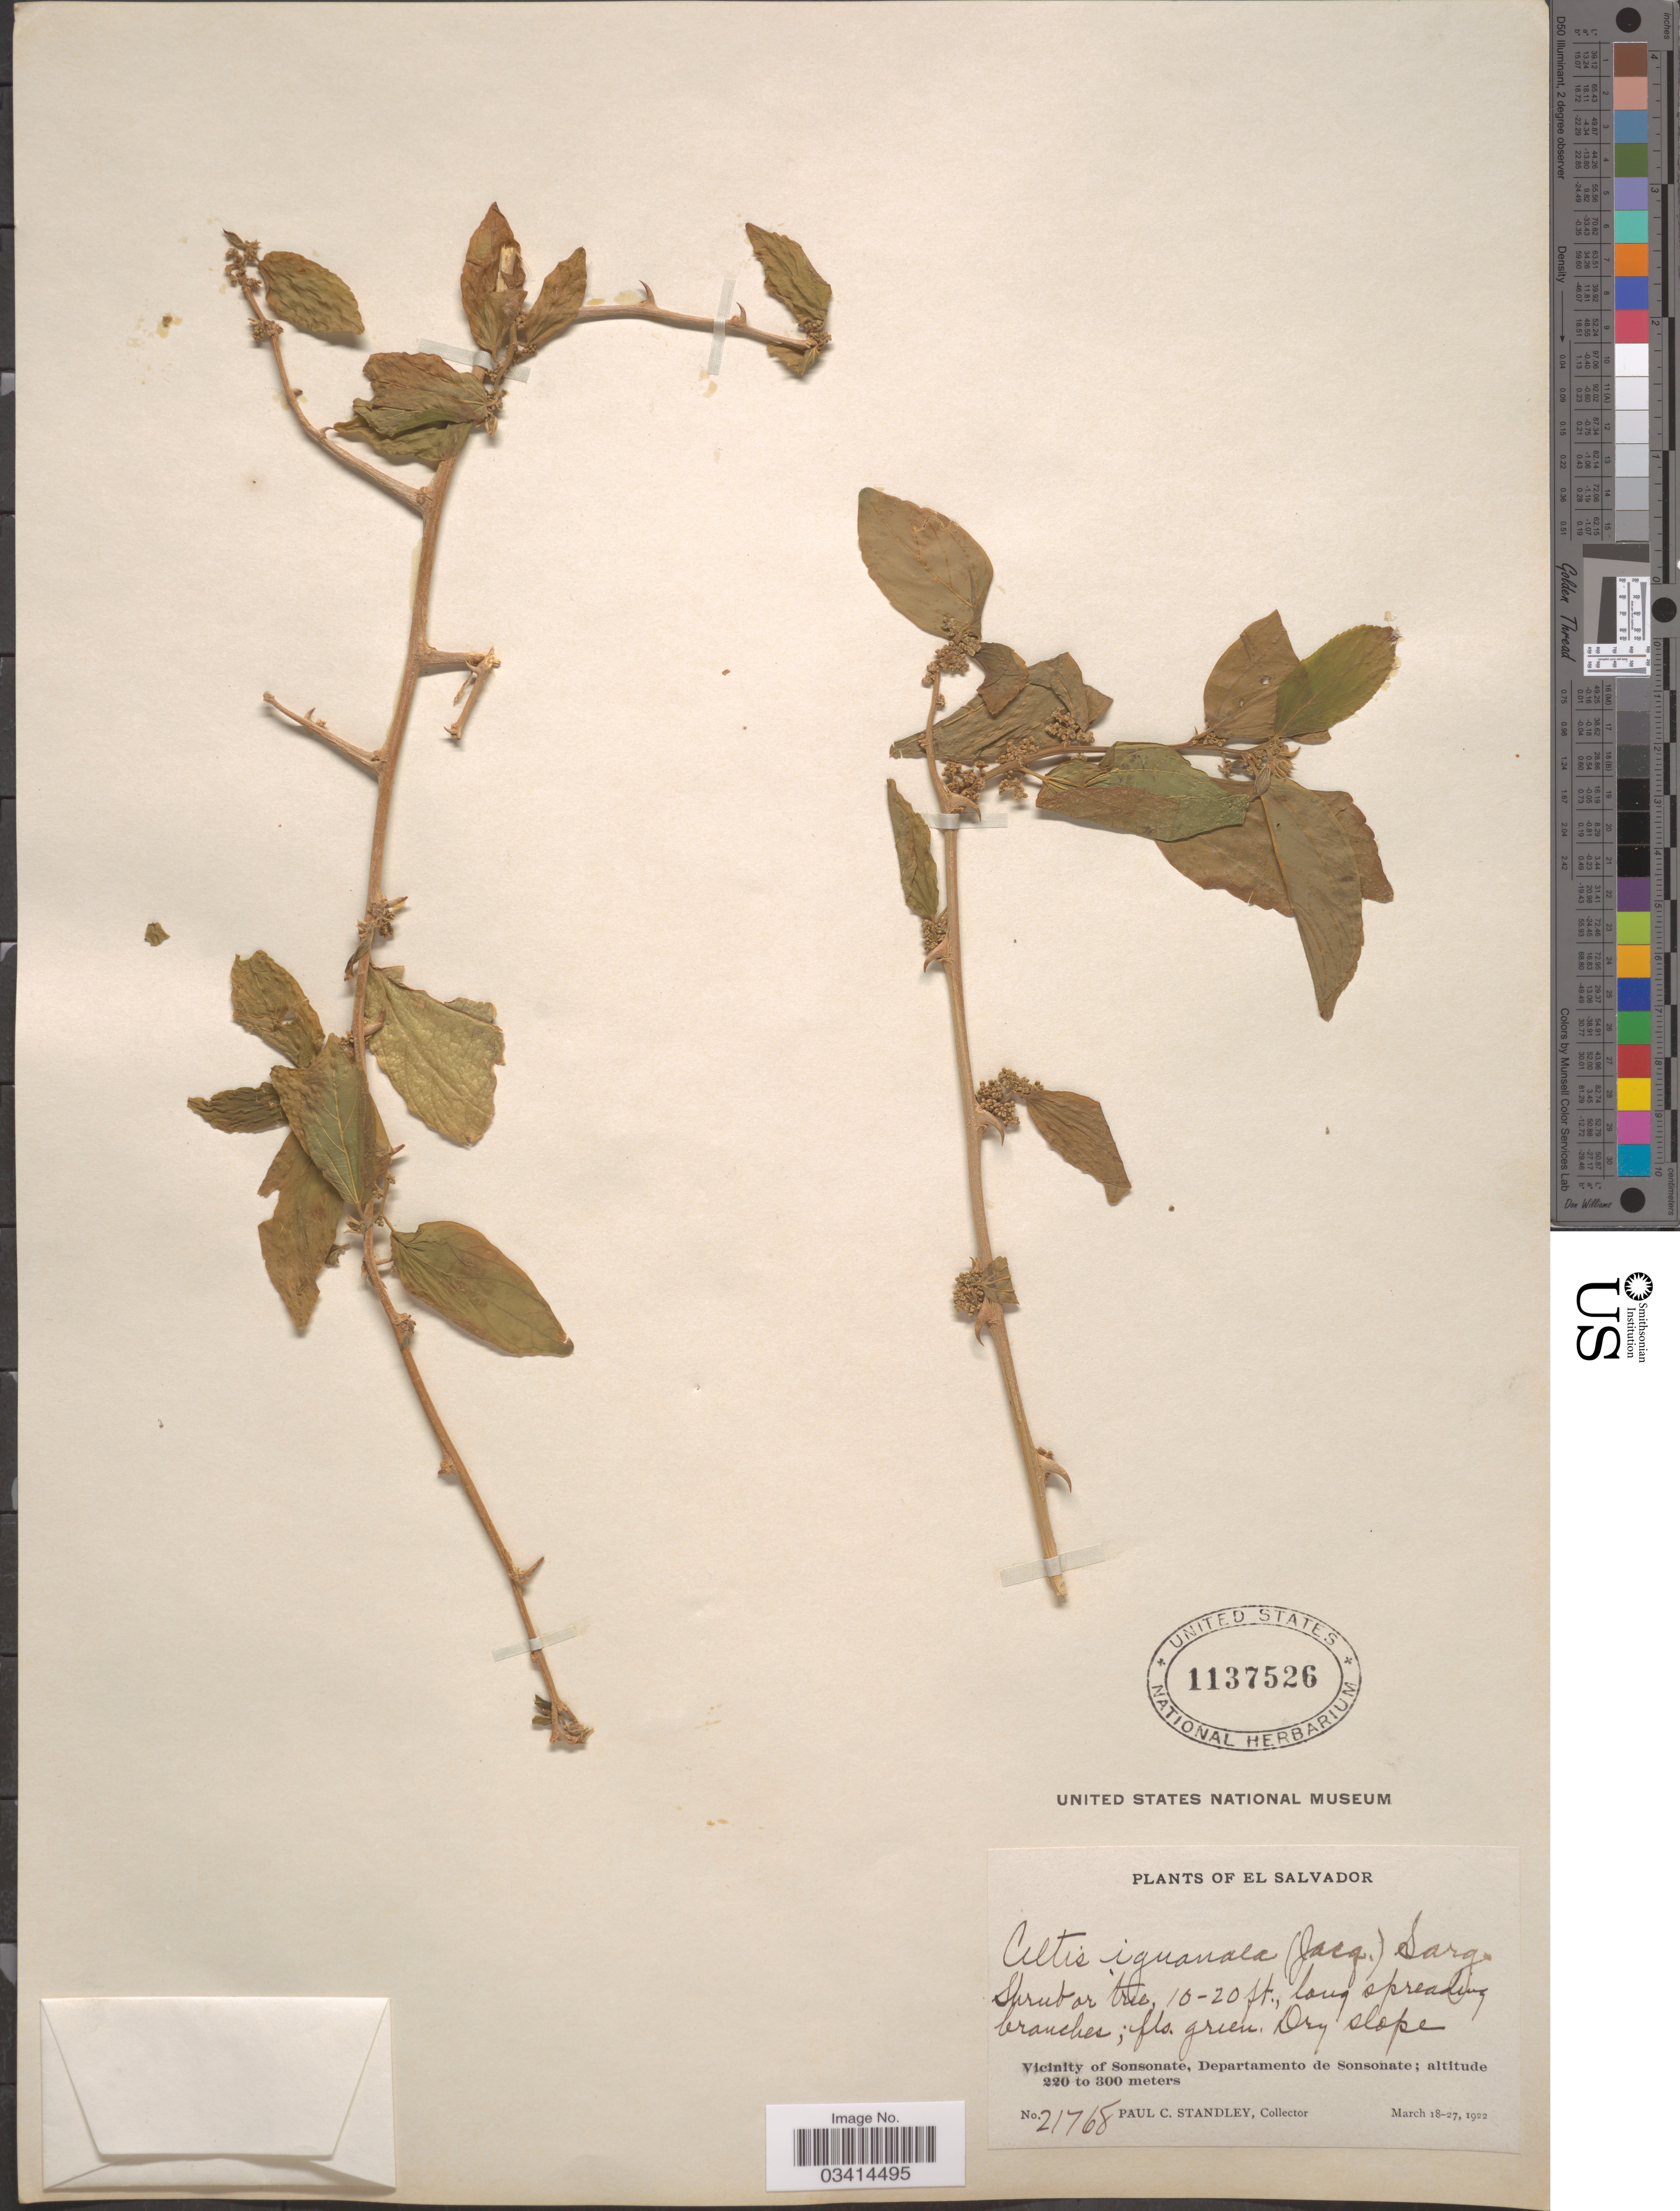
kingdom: Plantae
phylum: Tracheophyta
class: Magnoliopsida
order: Rosales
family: Cannabaceae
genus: Celtis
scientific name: Celtis iguanaea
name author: (Jacq.) Sarg.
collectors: P. C. Standley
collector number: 21768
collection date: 1922-03-18/1922-03-27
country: El Salvador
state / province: Sonsonate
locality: Vicinity of Sonsonate, Departamento de Sonsonate.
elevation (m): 220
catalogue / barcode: US 1137526